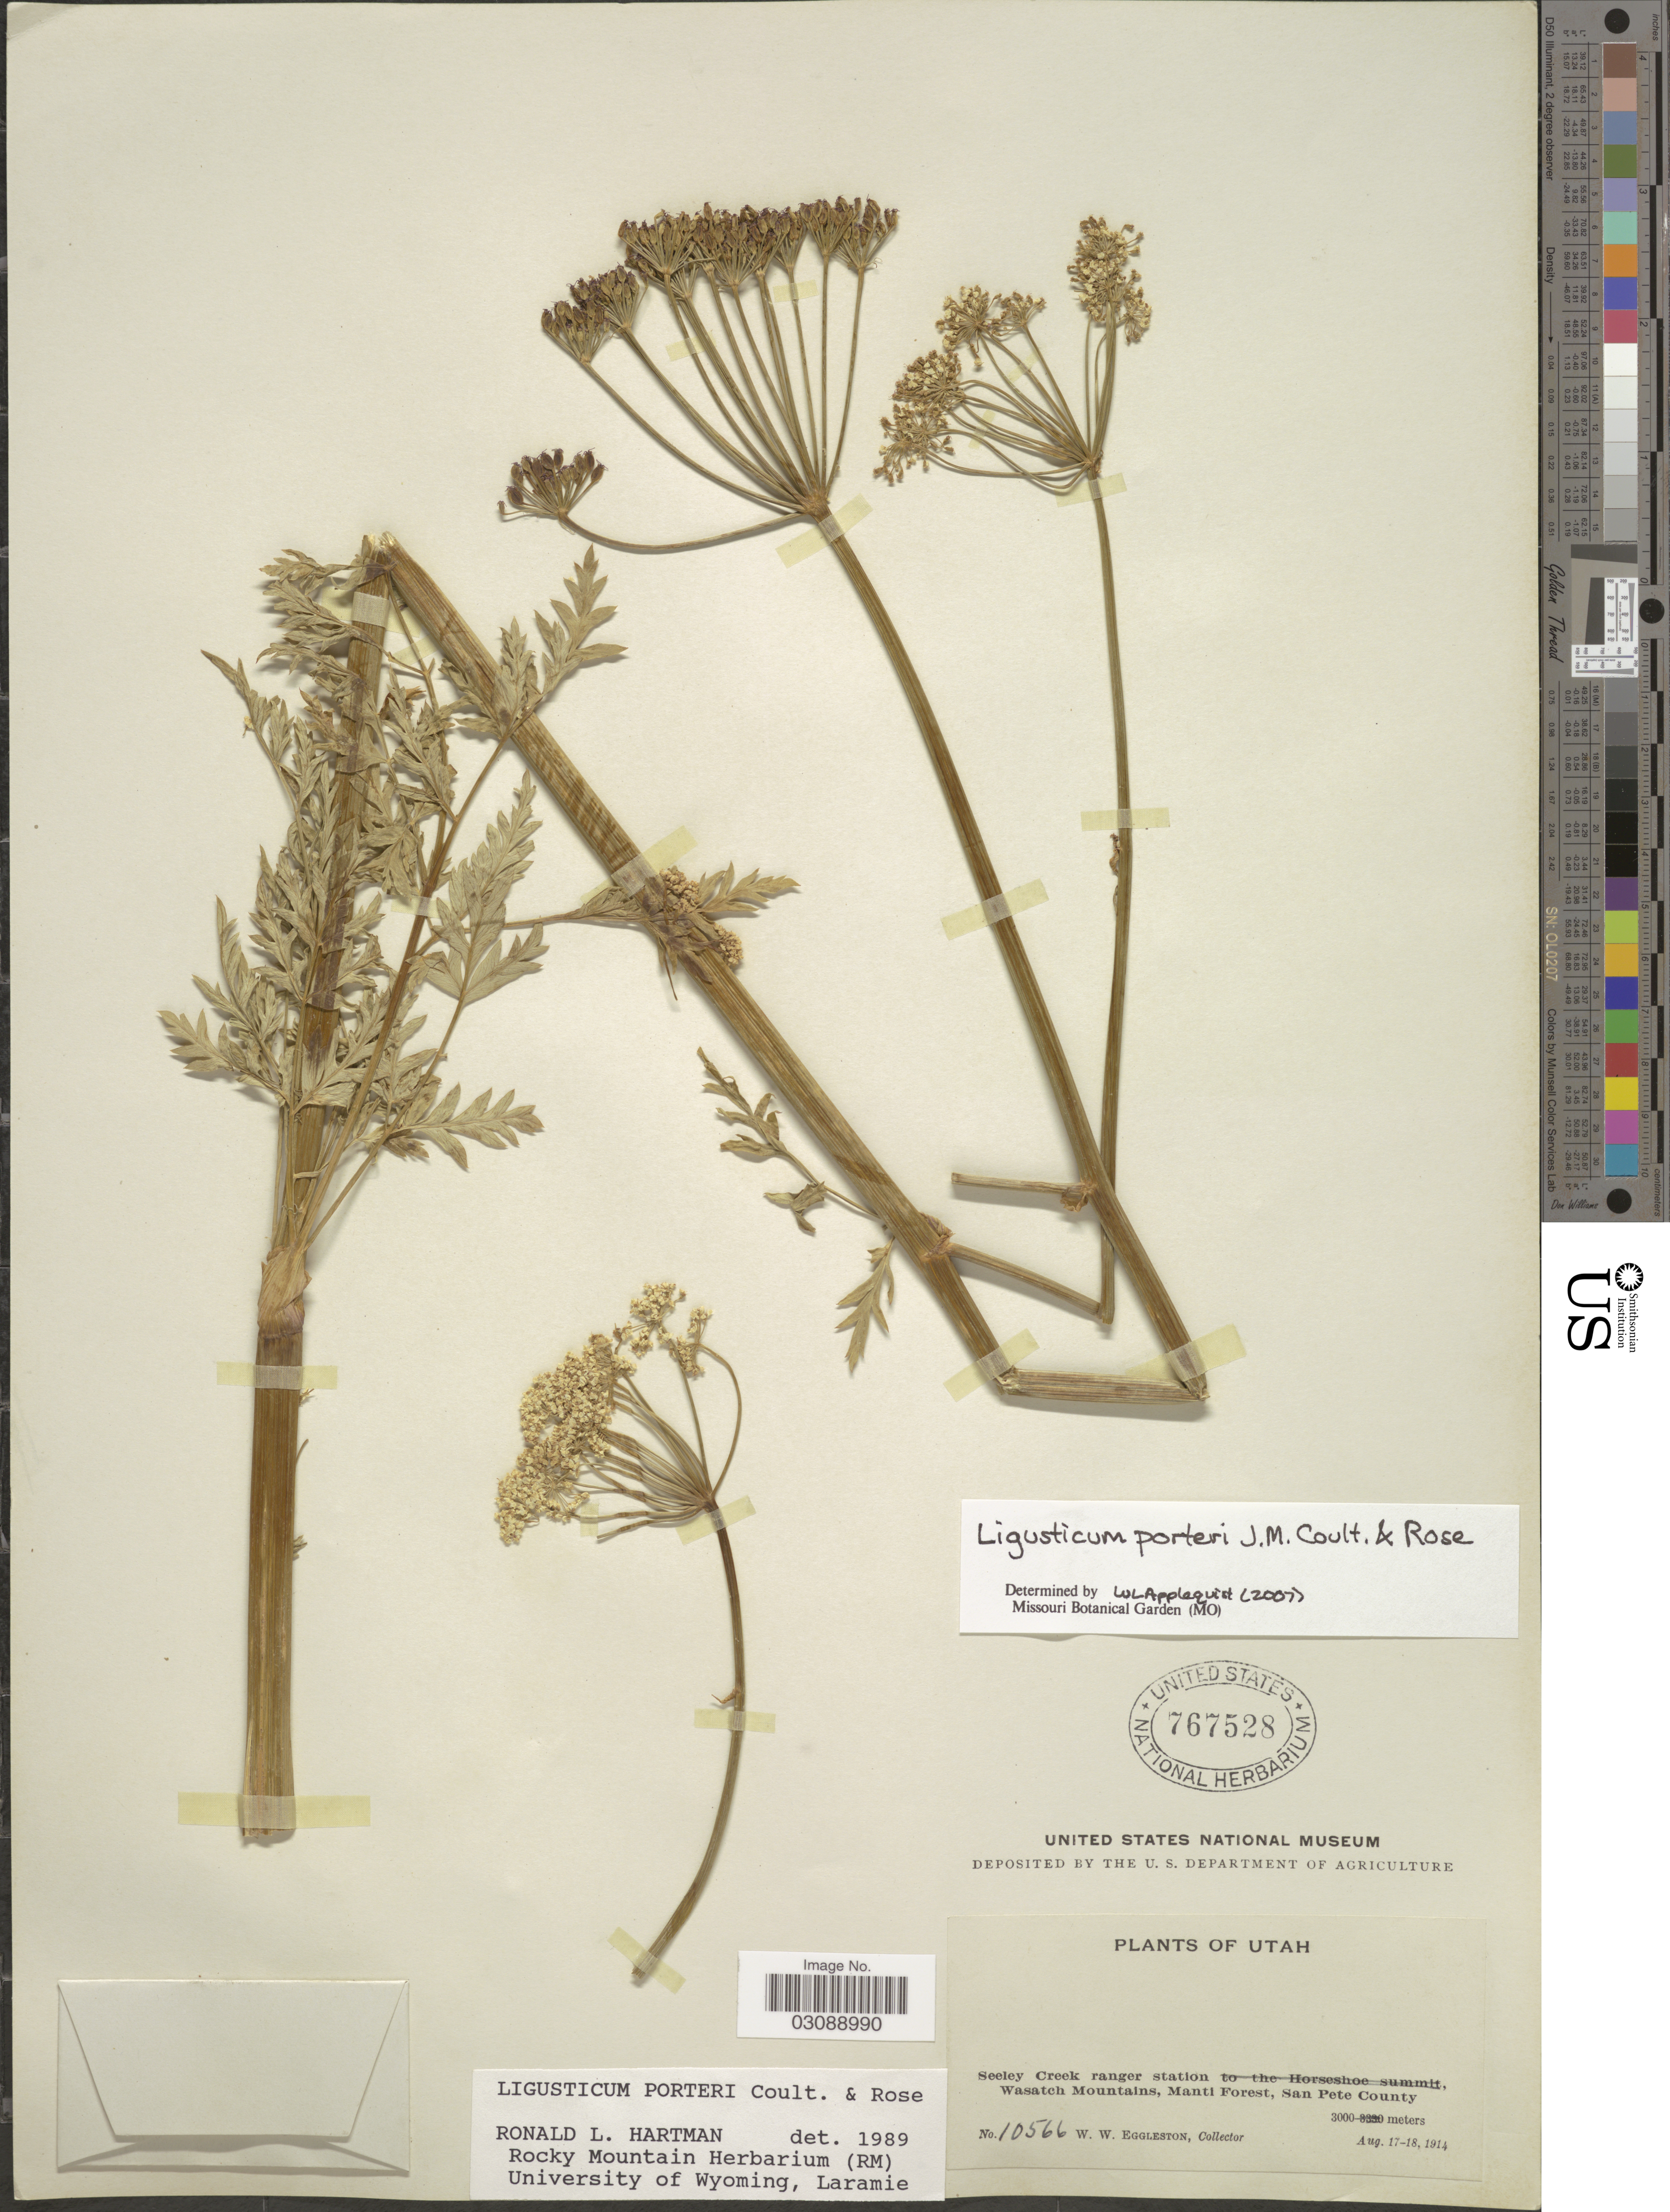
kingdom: Plantae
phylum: Tracheophyta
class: Magnoliopsida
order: Apiales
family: Apiaceae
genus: Ligusticum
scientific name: Ligusticum porteri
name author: J.M. Coult. & Rose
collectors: W. W. Eggleston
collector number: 10566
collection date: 1914-08-17/1914-08-18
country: United States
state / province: Utah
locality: Seeley Creek, ranger station, Wasatch Mountains, Manti Forest, San Pete County.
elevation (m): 3000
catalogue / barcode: US 767528